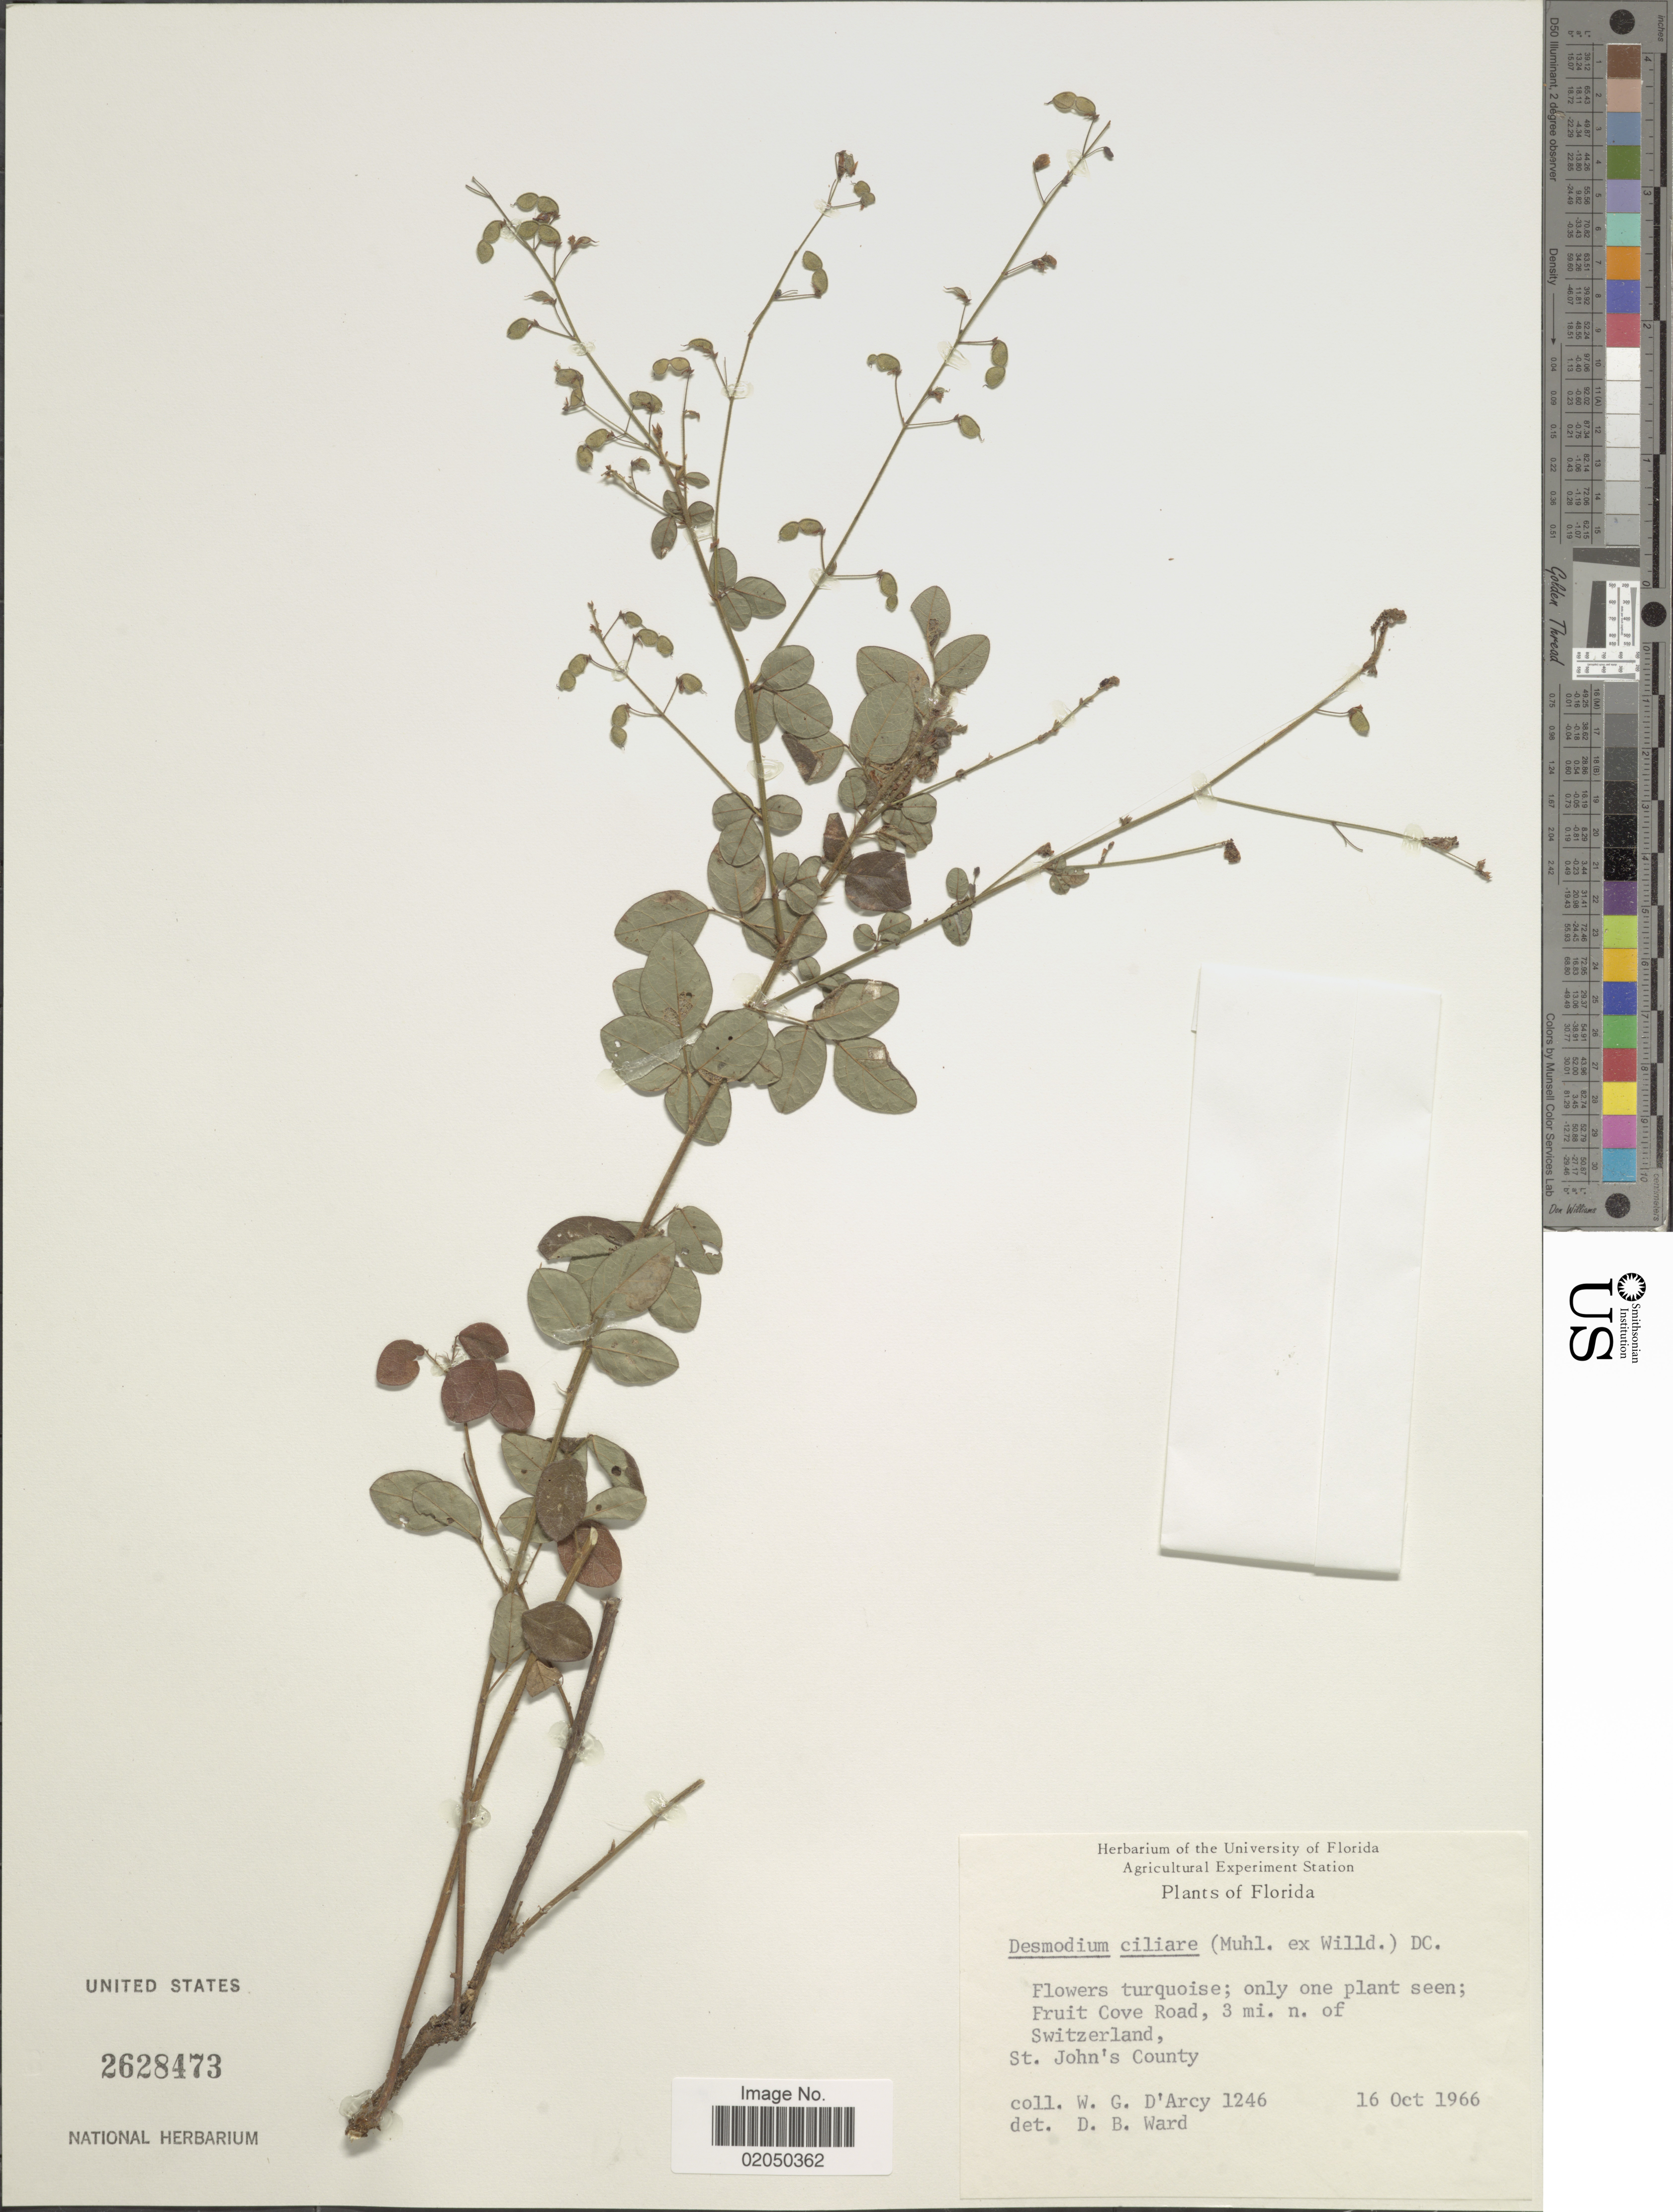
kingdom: Plantae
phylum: Tracheophyta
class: Magnoliopsida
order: Fabales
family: Fabaceae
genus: Desmodium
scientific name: Desmodium ciliare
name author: (Muhl. ex Willd.) DC.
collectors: W. G. D'Arcy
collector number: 1246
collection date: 1966-10-16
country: United States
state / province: Florida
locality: Fruit Cove Road, 3 mi. n. of Switzerland, St. John's County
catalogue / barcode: US 2628473